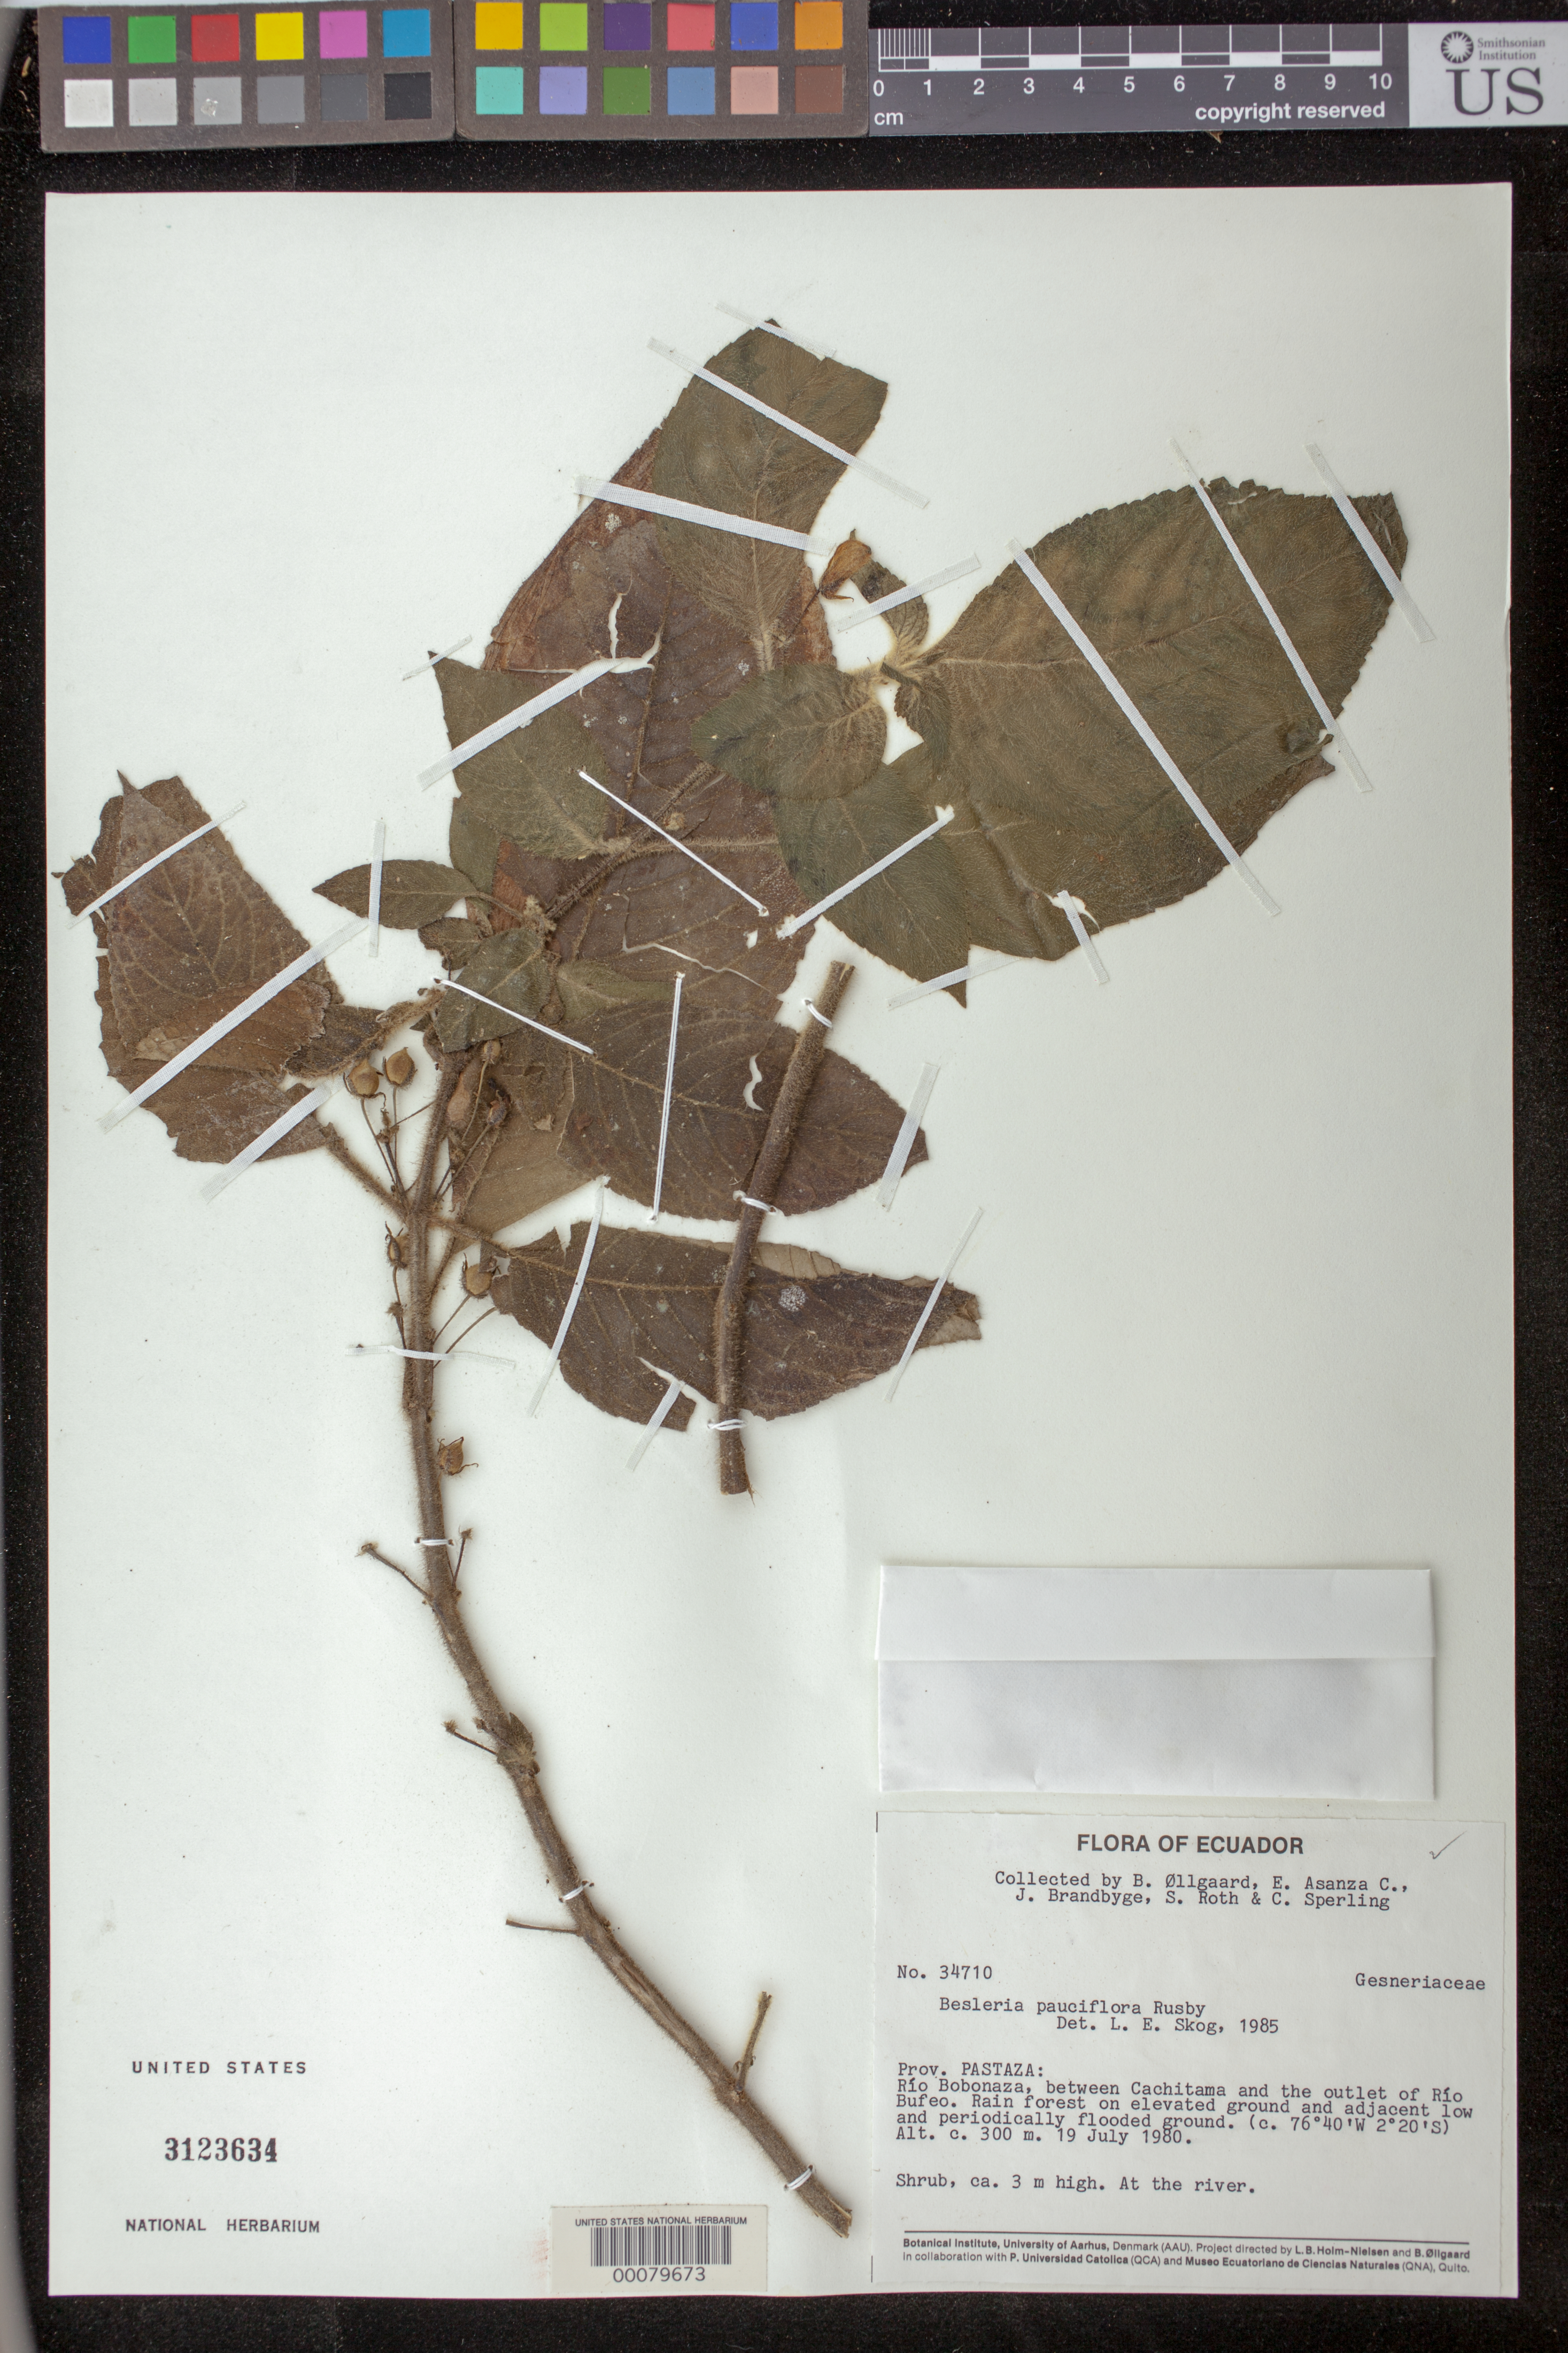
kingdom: Plantae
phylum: Tracheophyta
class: Magnoliopsida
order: Lamiales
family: Gesneriaceae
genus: Besleria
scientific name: Besleria pauciflora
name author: Rusby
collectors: B. Øllgaard & et al.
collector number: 34710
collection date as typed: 19 Jul 1980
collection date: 1980-07-19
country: Ecuador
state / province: Pastaza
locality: Rio Bobonaza, between Cachitama and the outlet of Rio Bufeo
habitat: Rain forest on elevated & adjacent low & sometimes flooded land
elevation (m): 300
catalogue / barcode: US 3123634